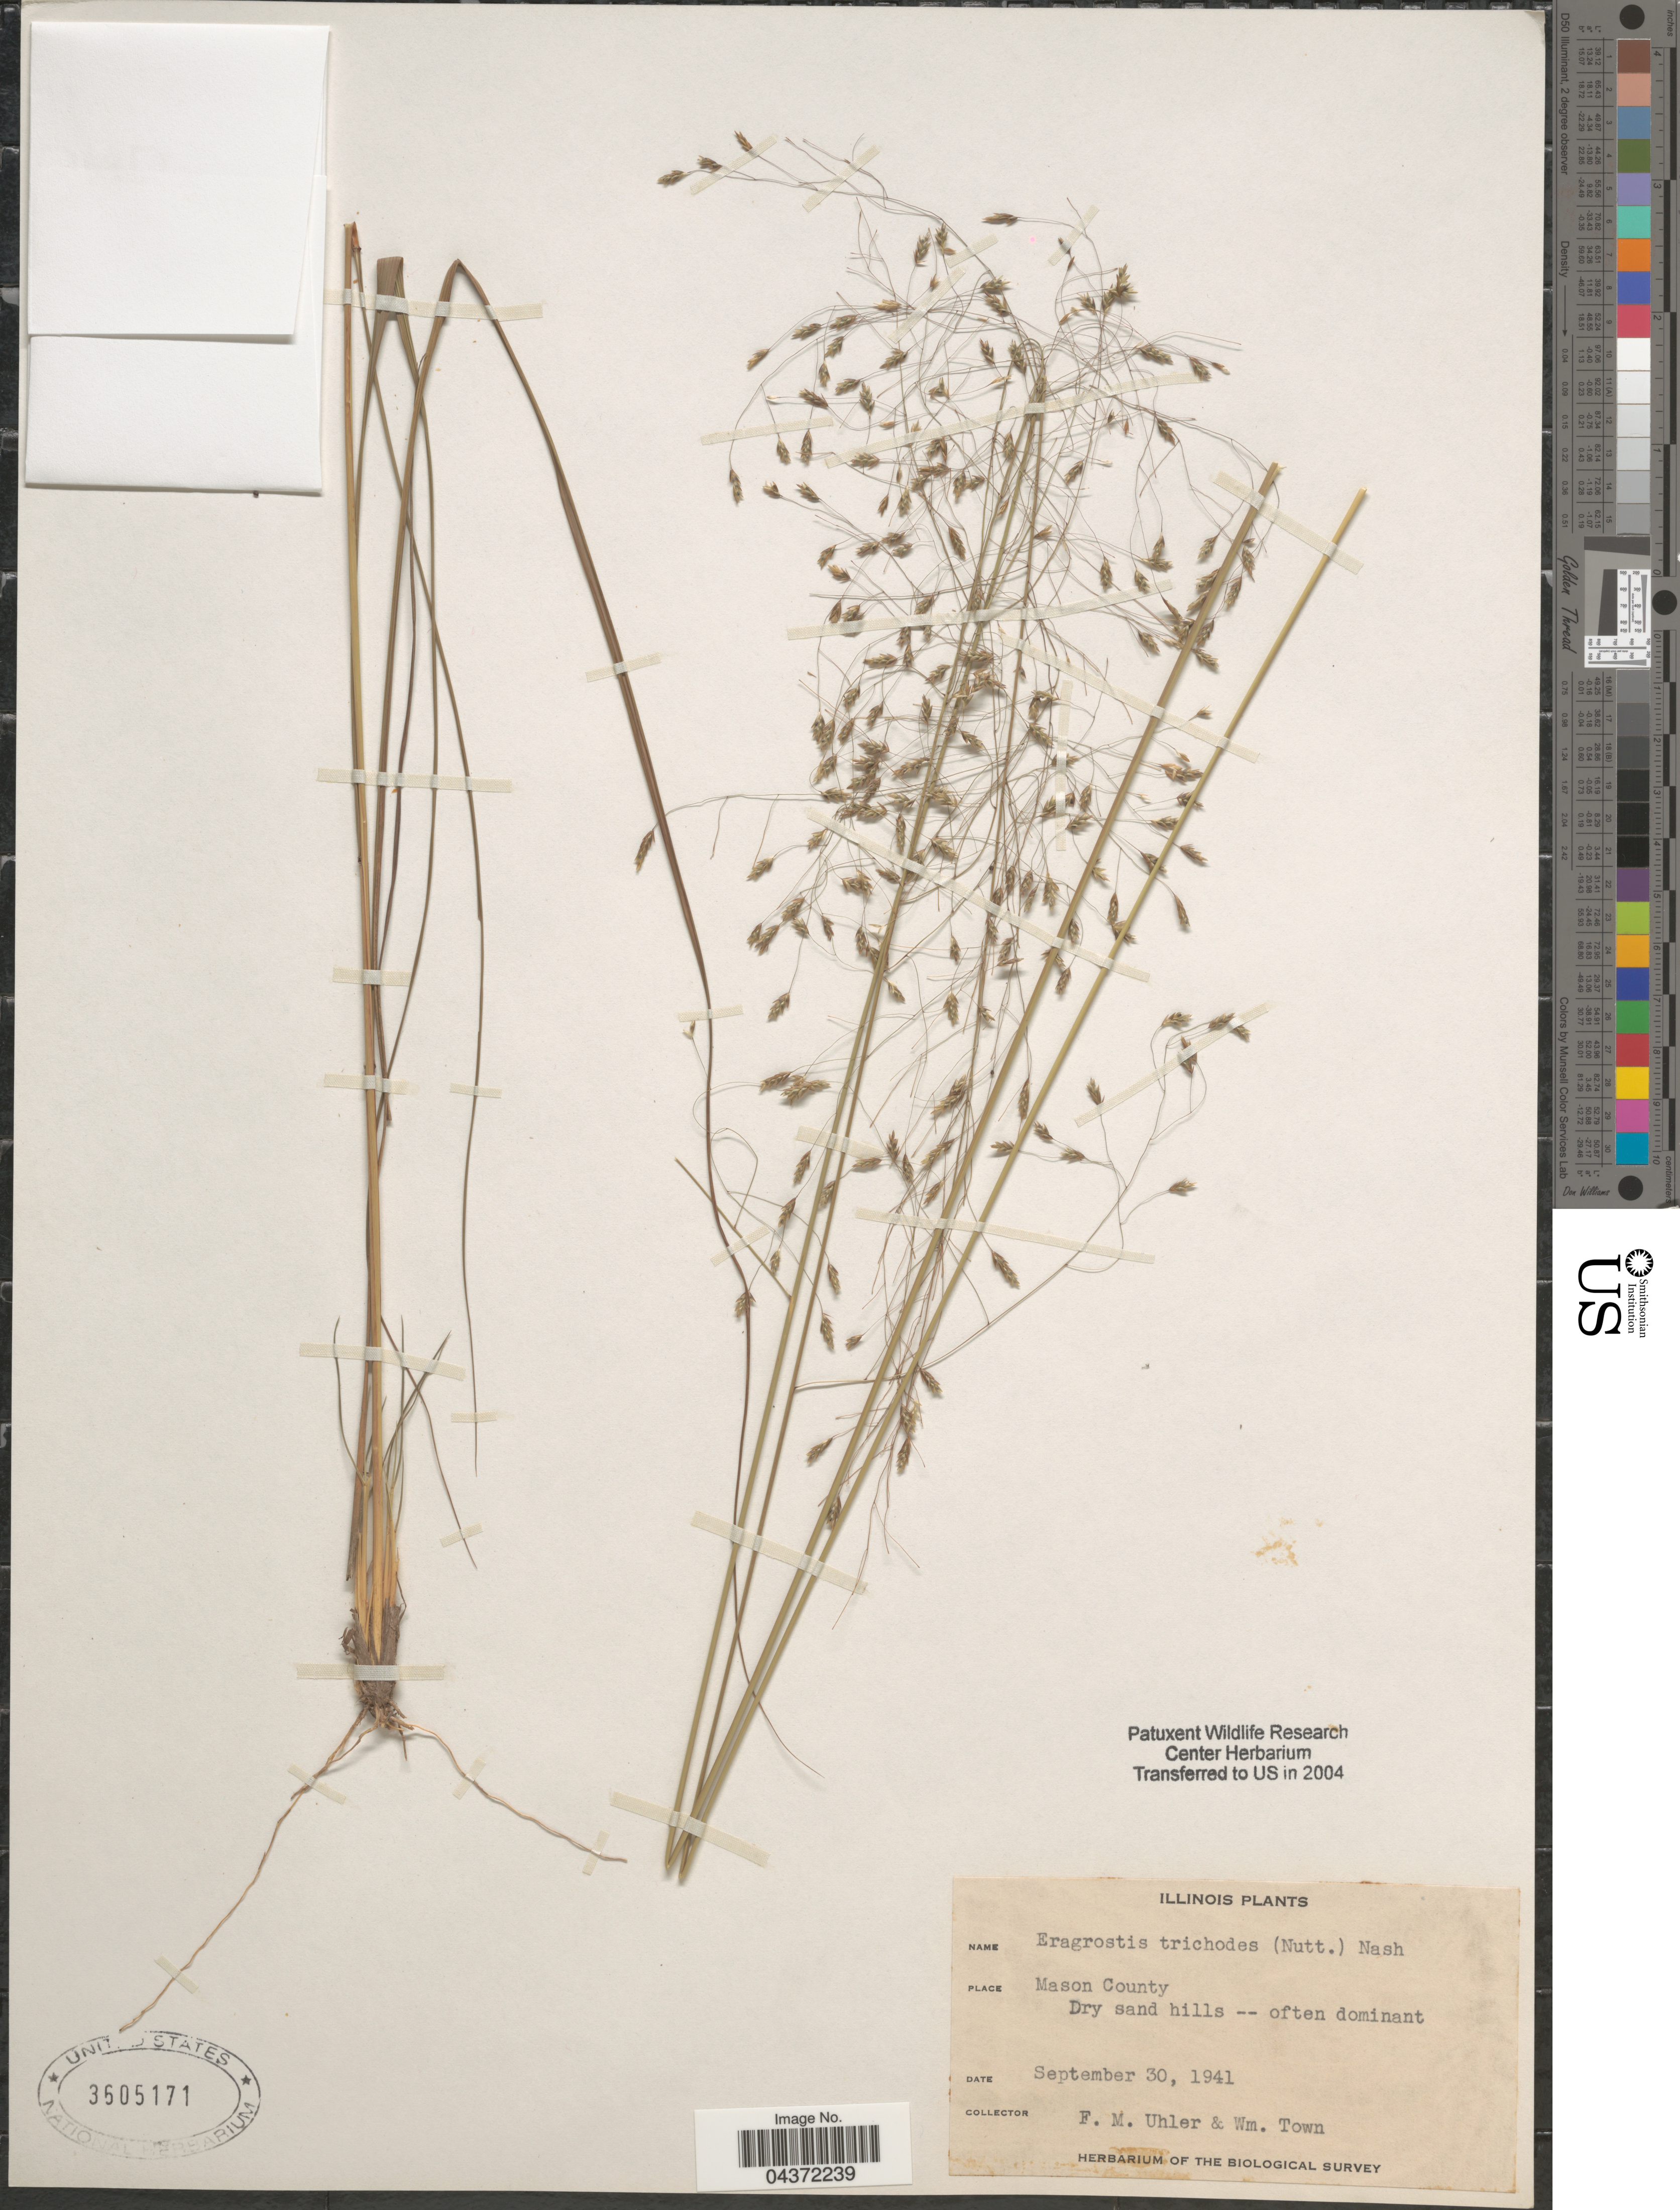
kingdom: Plantae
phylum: Tracheophyta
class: Liliopsida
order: Poales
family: Poaceae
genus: Eragrostis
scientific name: Eragrostis trichodes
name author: (Nutt.) Alph. Wood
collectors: F. M. Uhler & W. Town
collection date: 1941-09-30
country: United States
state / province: Illinois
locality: Mason County. The Biological Survey.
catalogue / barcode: US 3605171